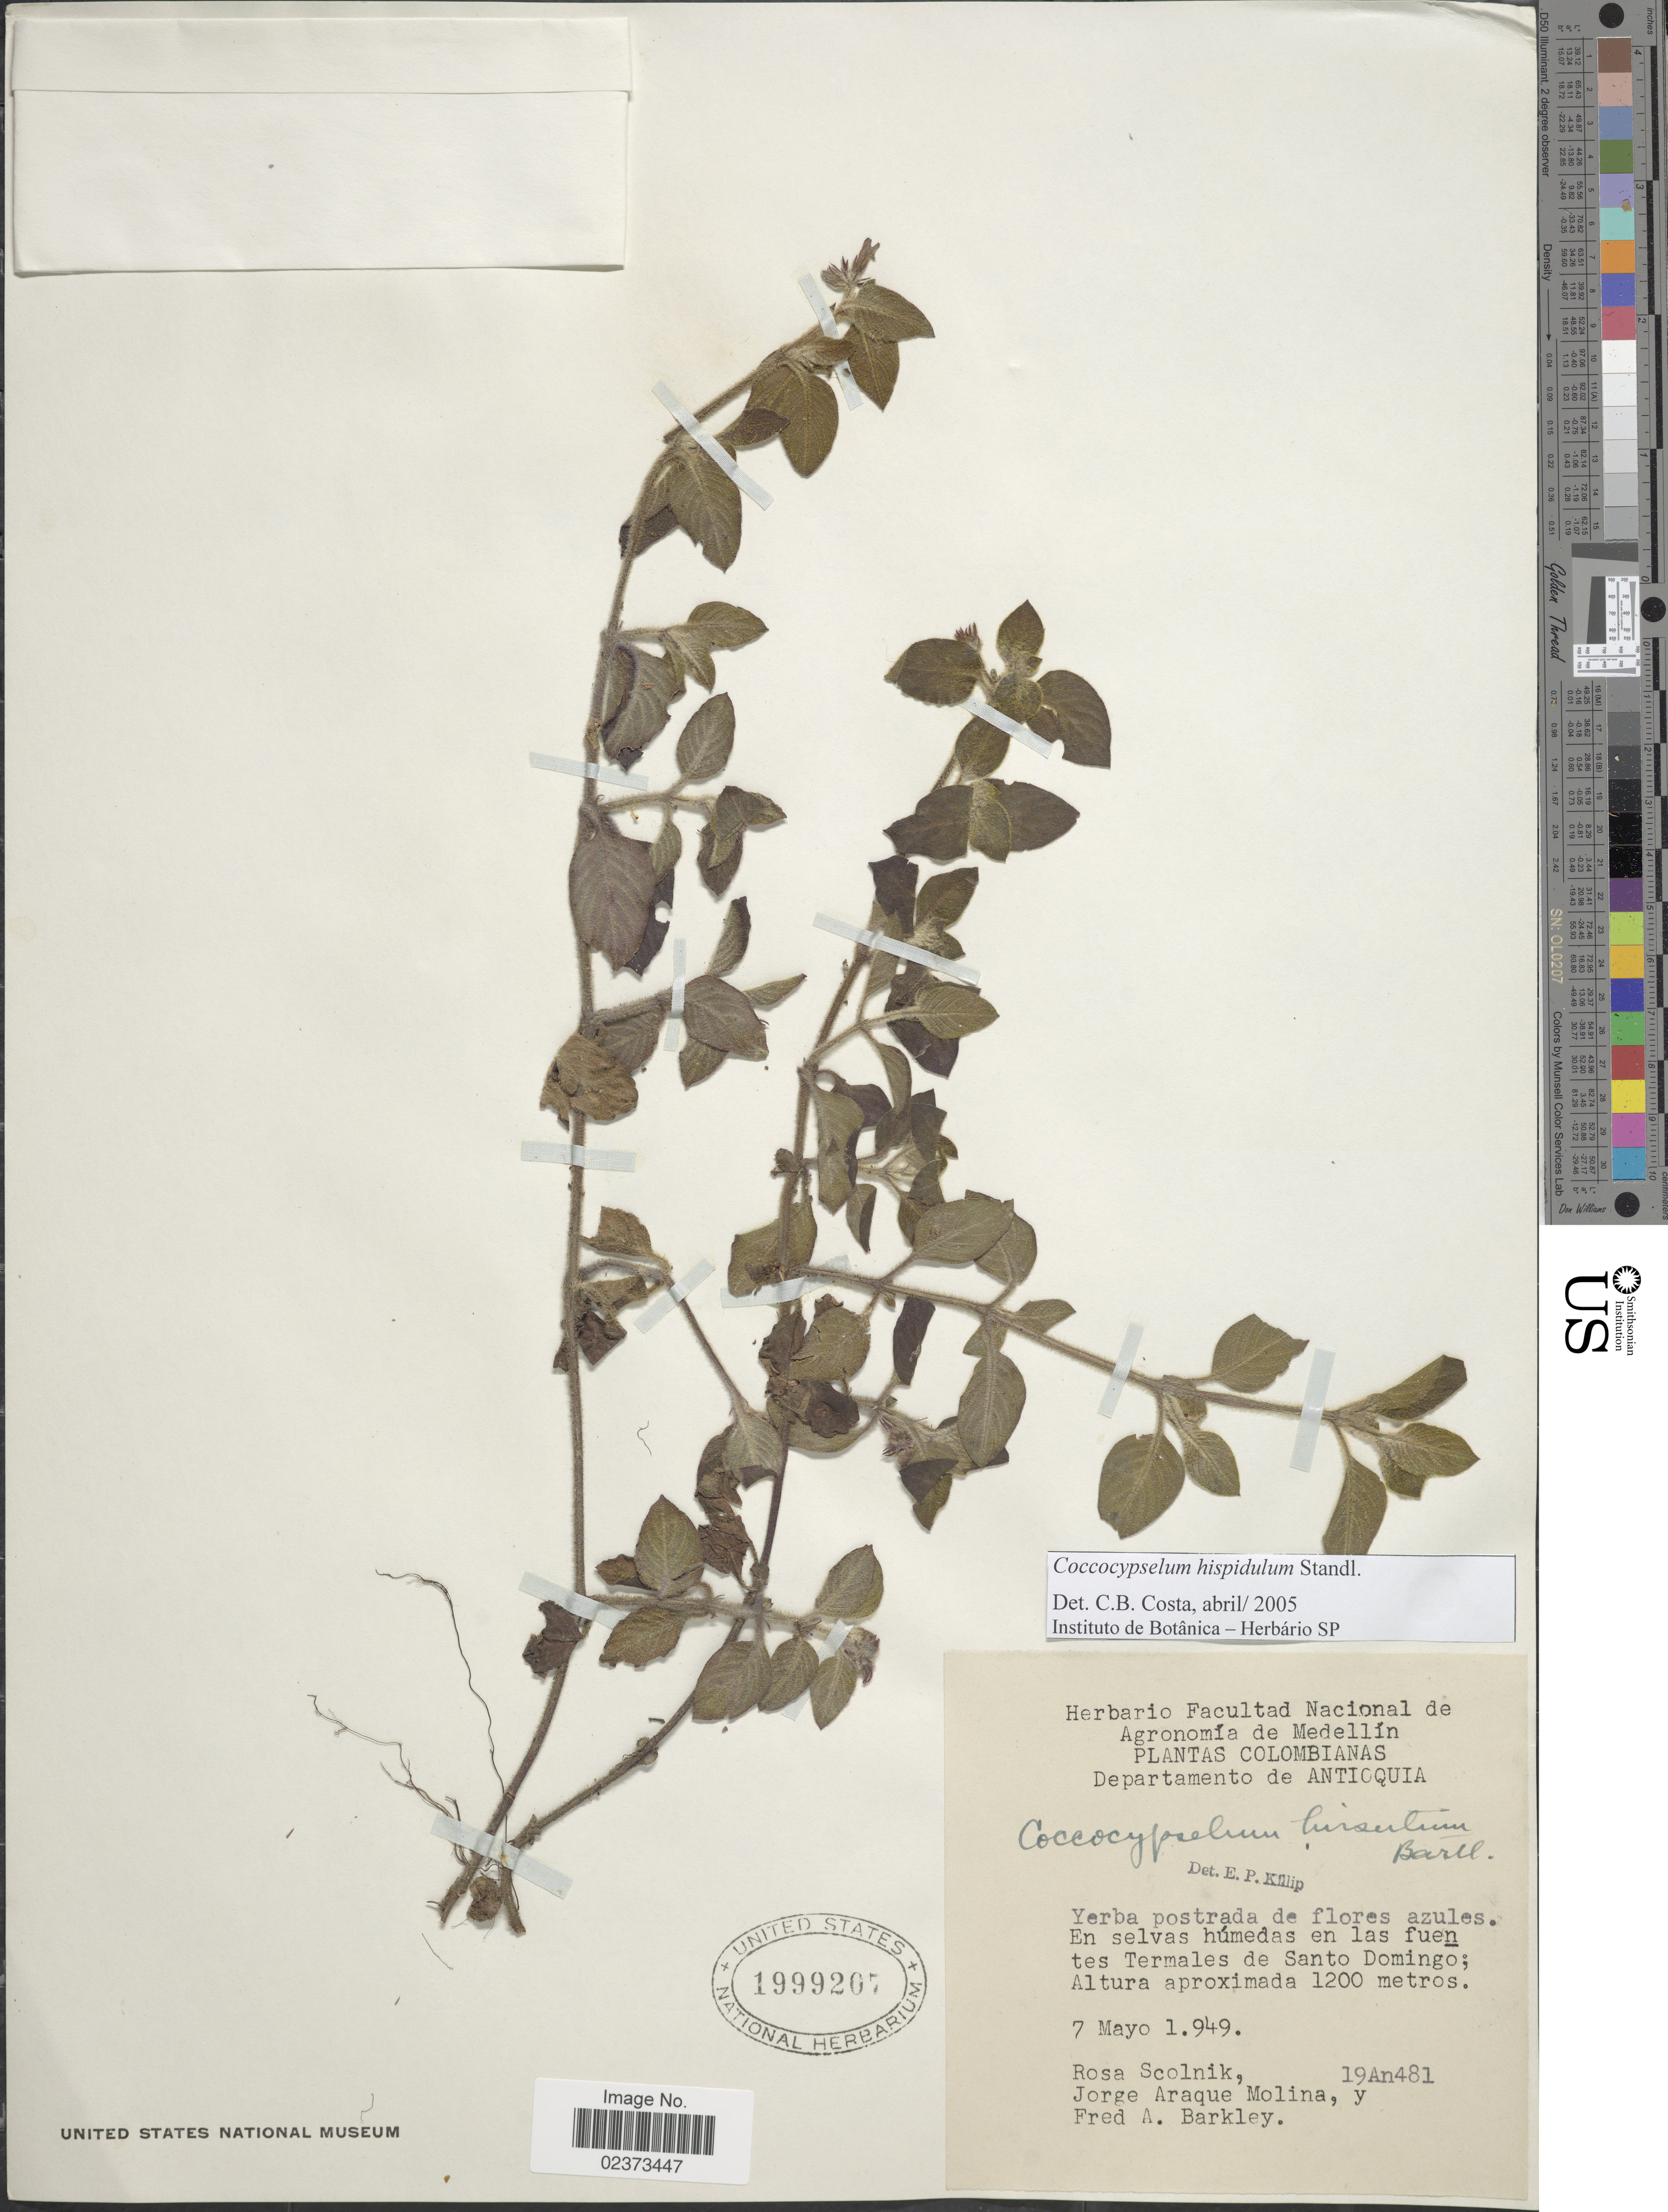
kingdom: Plantae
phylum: Tracheophyta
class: Magnoliopsida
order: Gentianales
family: Rubiaceae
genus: Coccocypselum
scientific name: Coccocypselum hispidulum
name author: (Standl.) Standl.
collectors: R. Scolnik, J. A. Molina & F. A. Barkley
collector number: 19An481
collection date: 1949-05-07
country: Colombia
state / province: Antioquia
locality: En selvas humedas en las fuentes Termales de Santo Domingo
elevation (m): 1200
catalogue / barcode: US 1999207